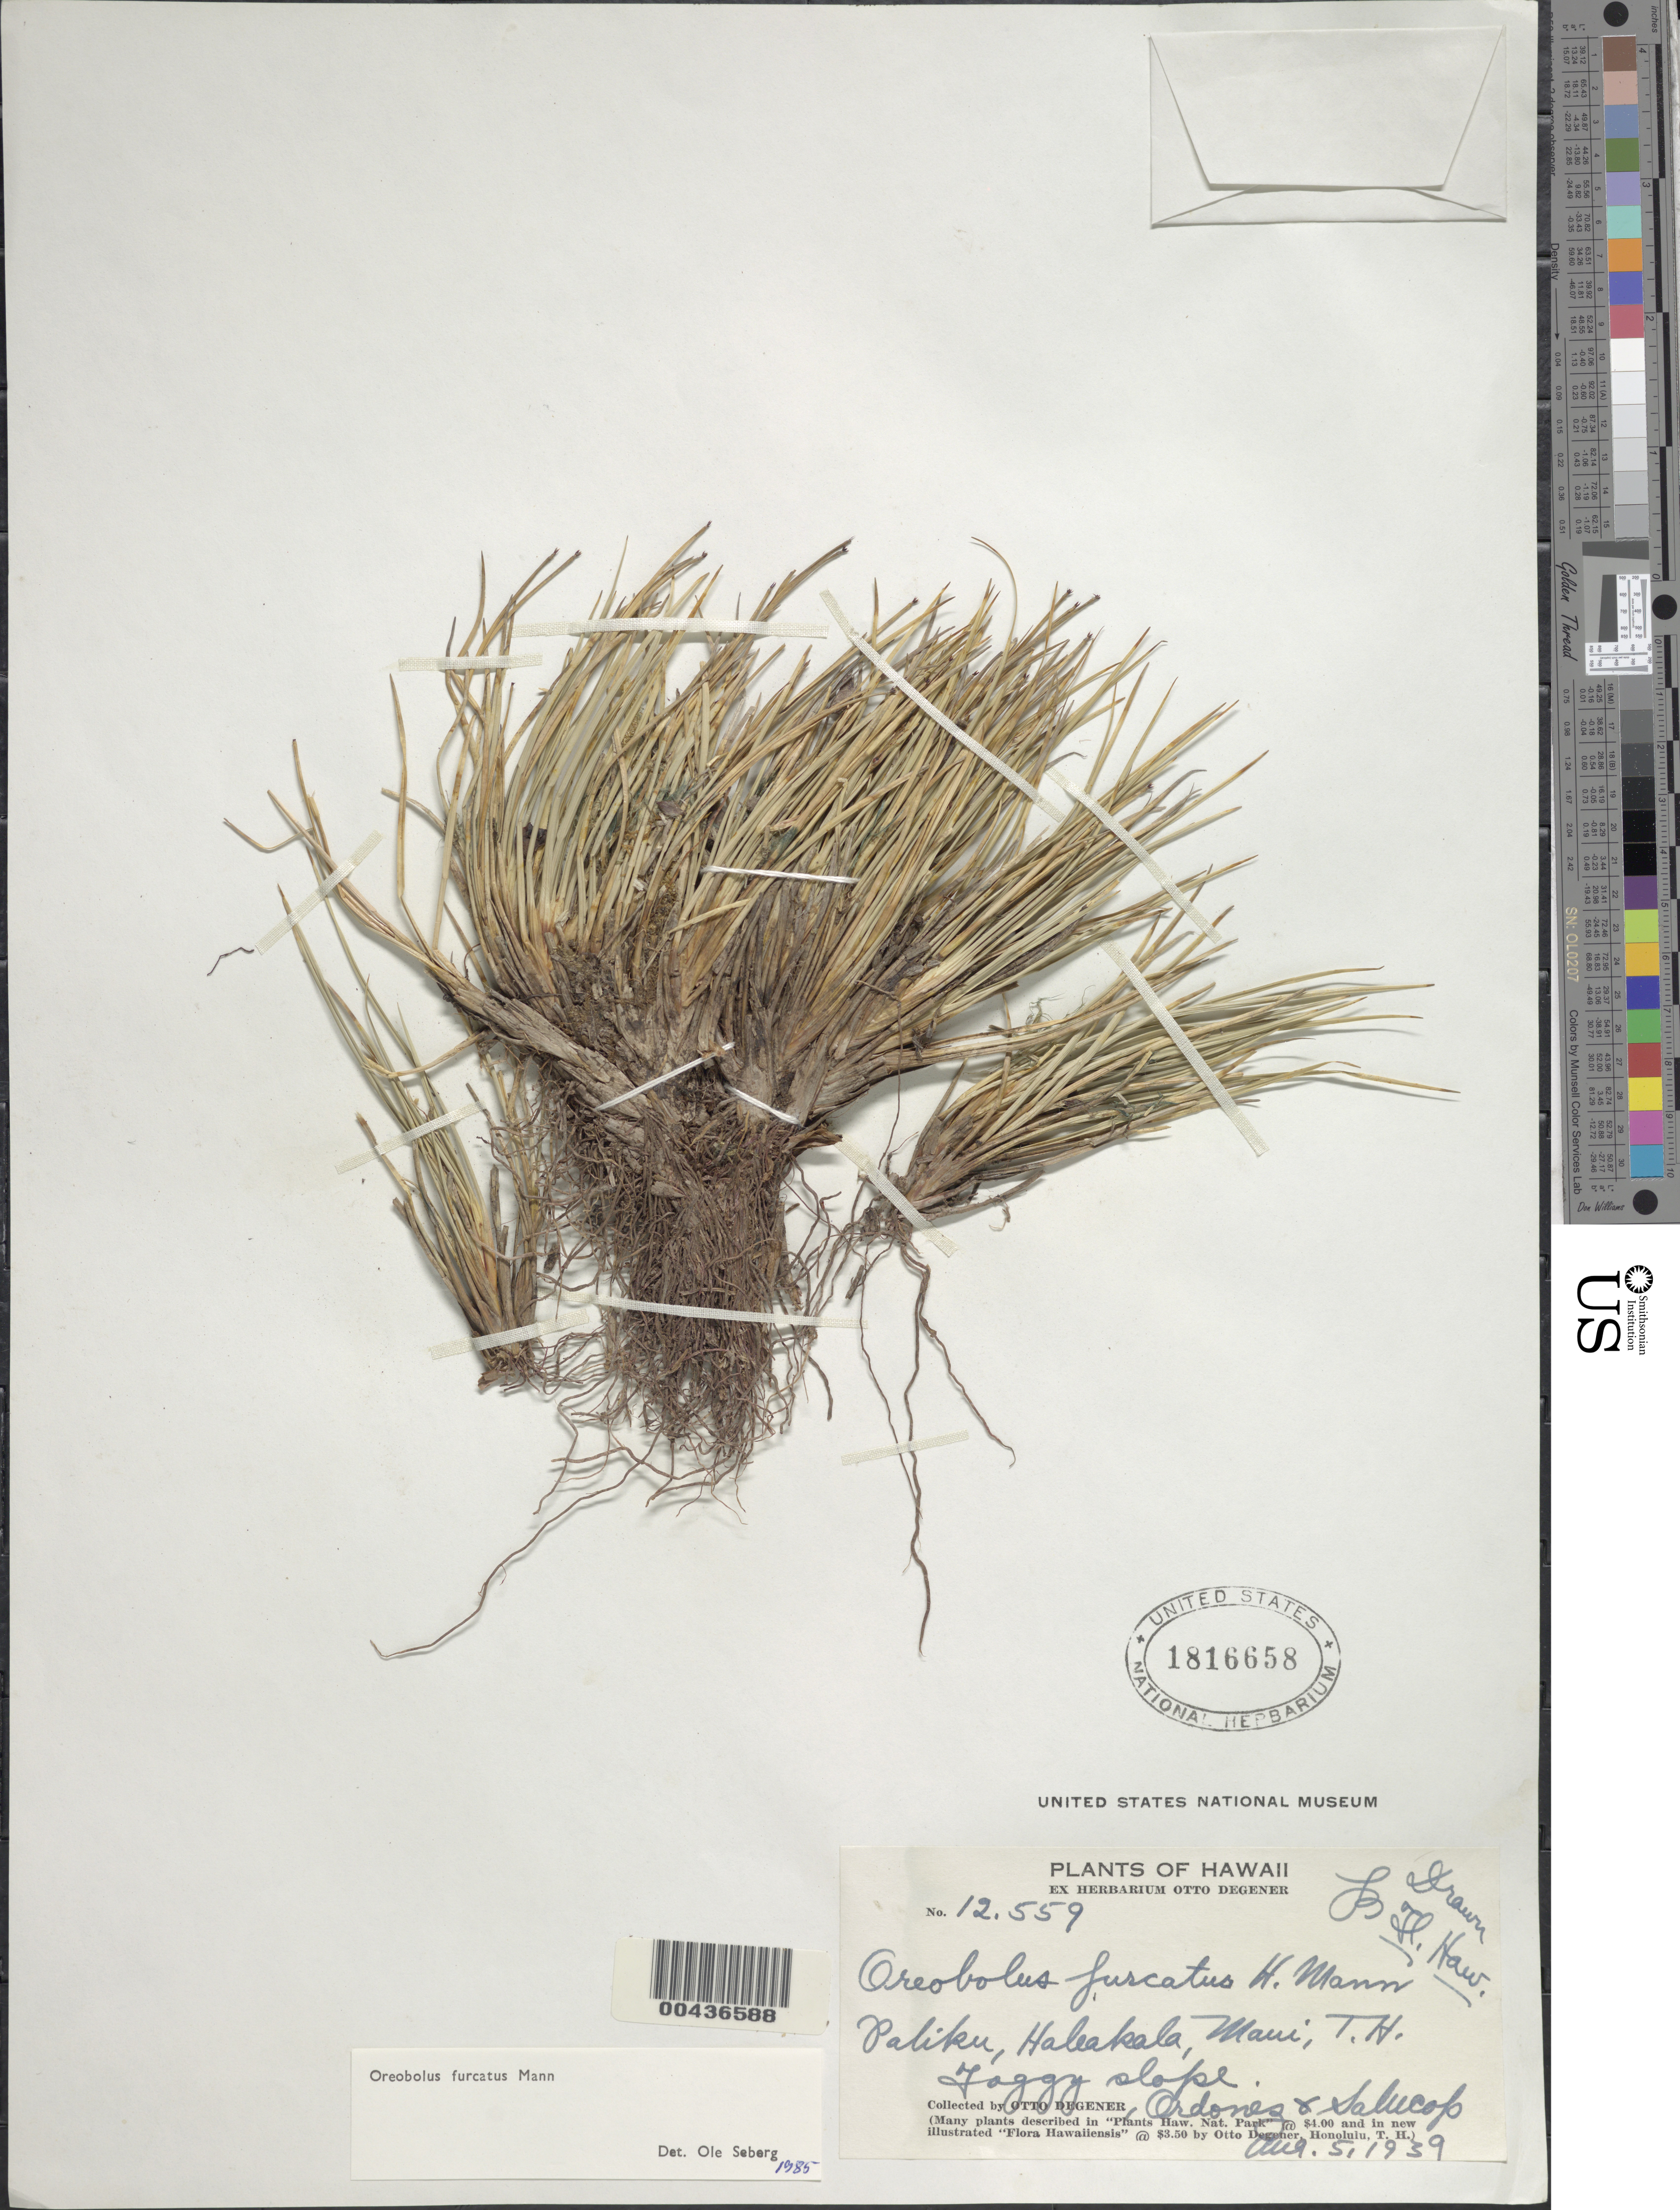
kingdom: Plantae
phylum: Tracheophyta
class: Liliopsida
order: Poales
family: Cyperaceae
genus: Oreobolus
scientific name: Oreobolus furcatus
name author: H. Mann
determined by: Seberg, O.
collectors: O. Degener, Ordonez & -- Salucop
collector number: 12559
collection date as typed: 5 Aug 1959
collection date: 1959-08-05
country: United States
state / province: Hawaii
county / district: Maui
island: Maui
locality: Paliku, Haleakala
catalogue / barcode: US 1816658